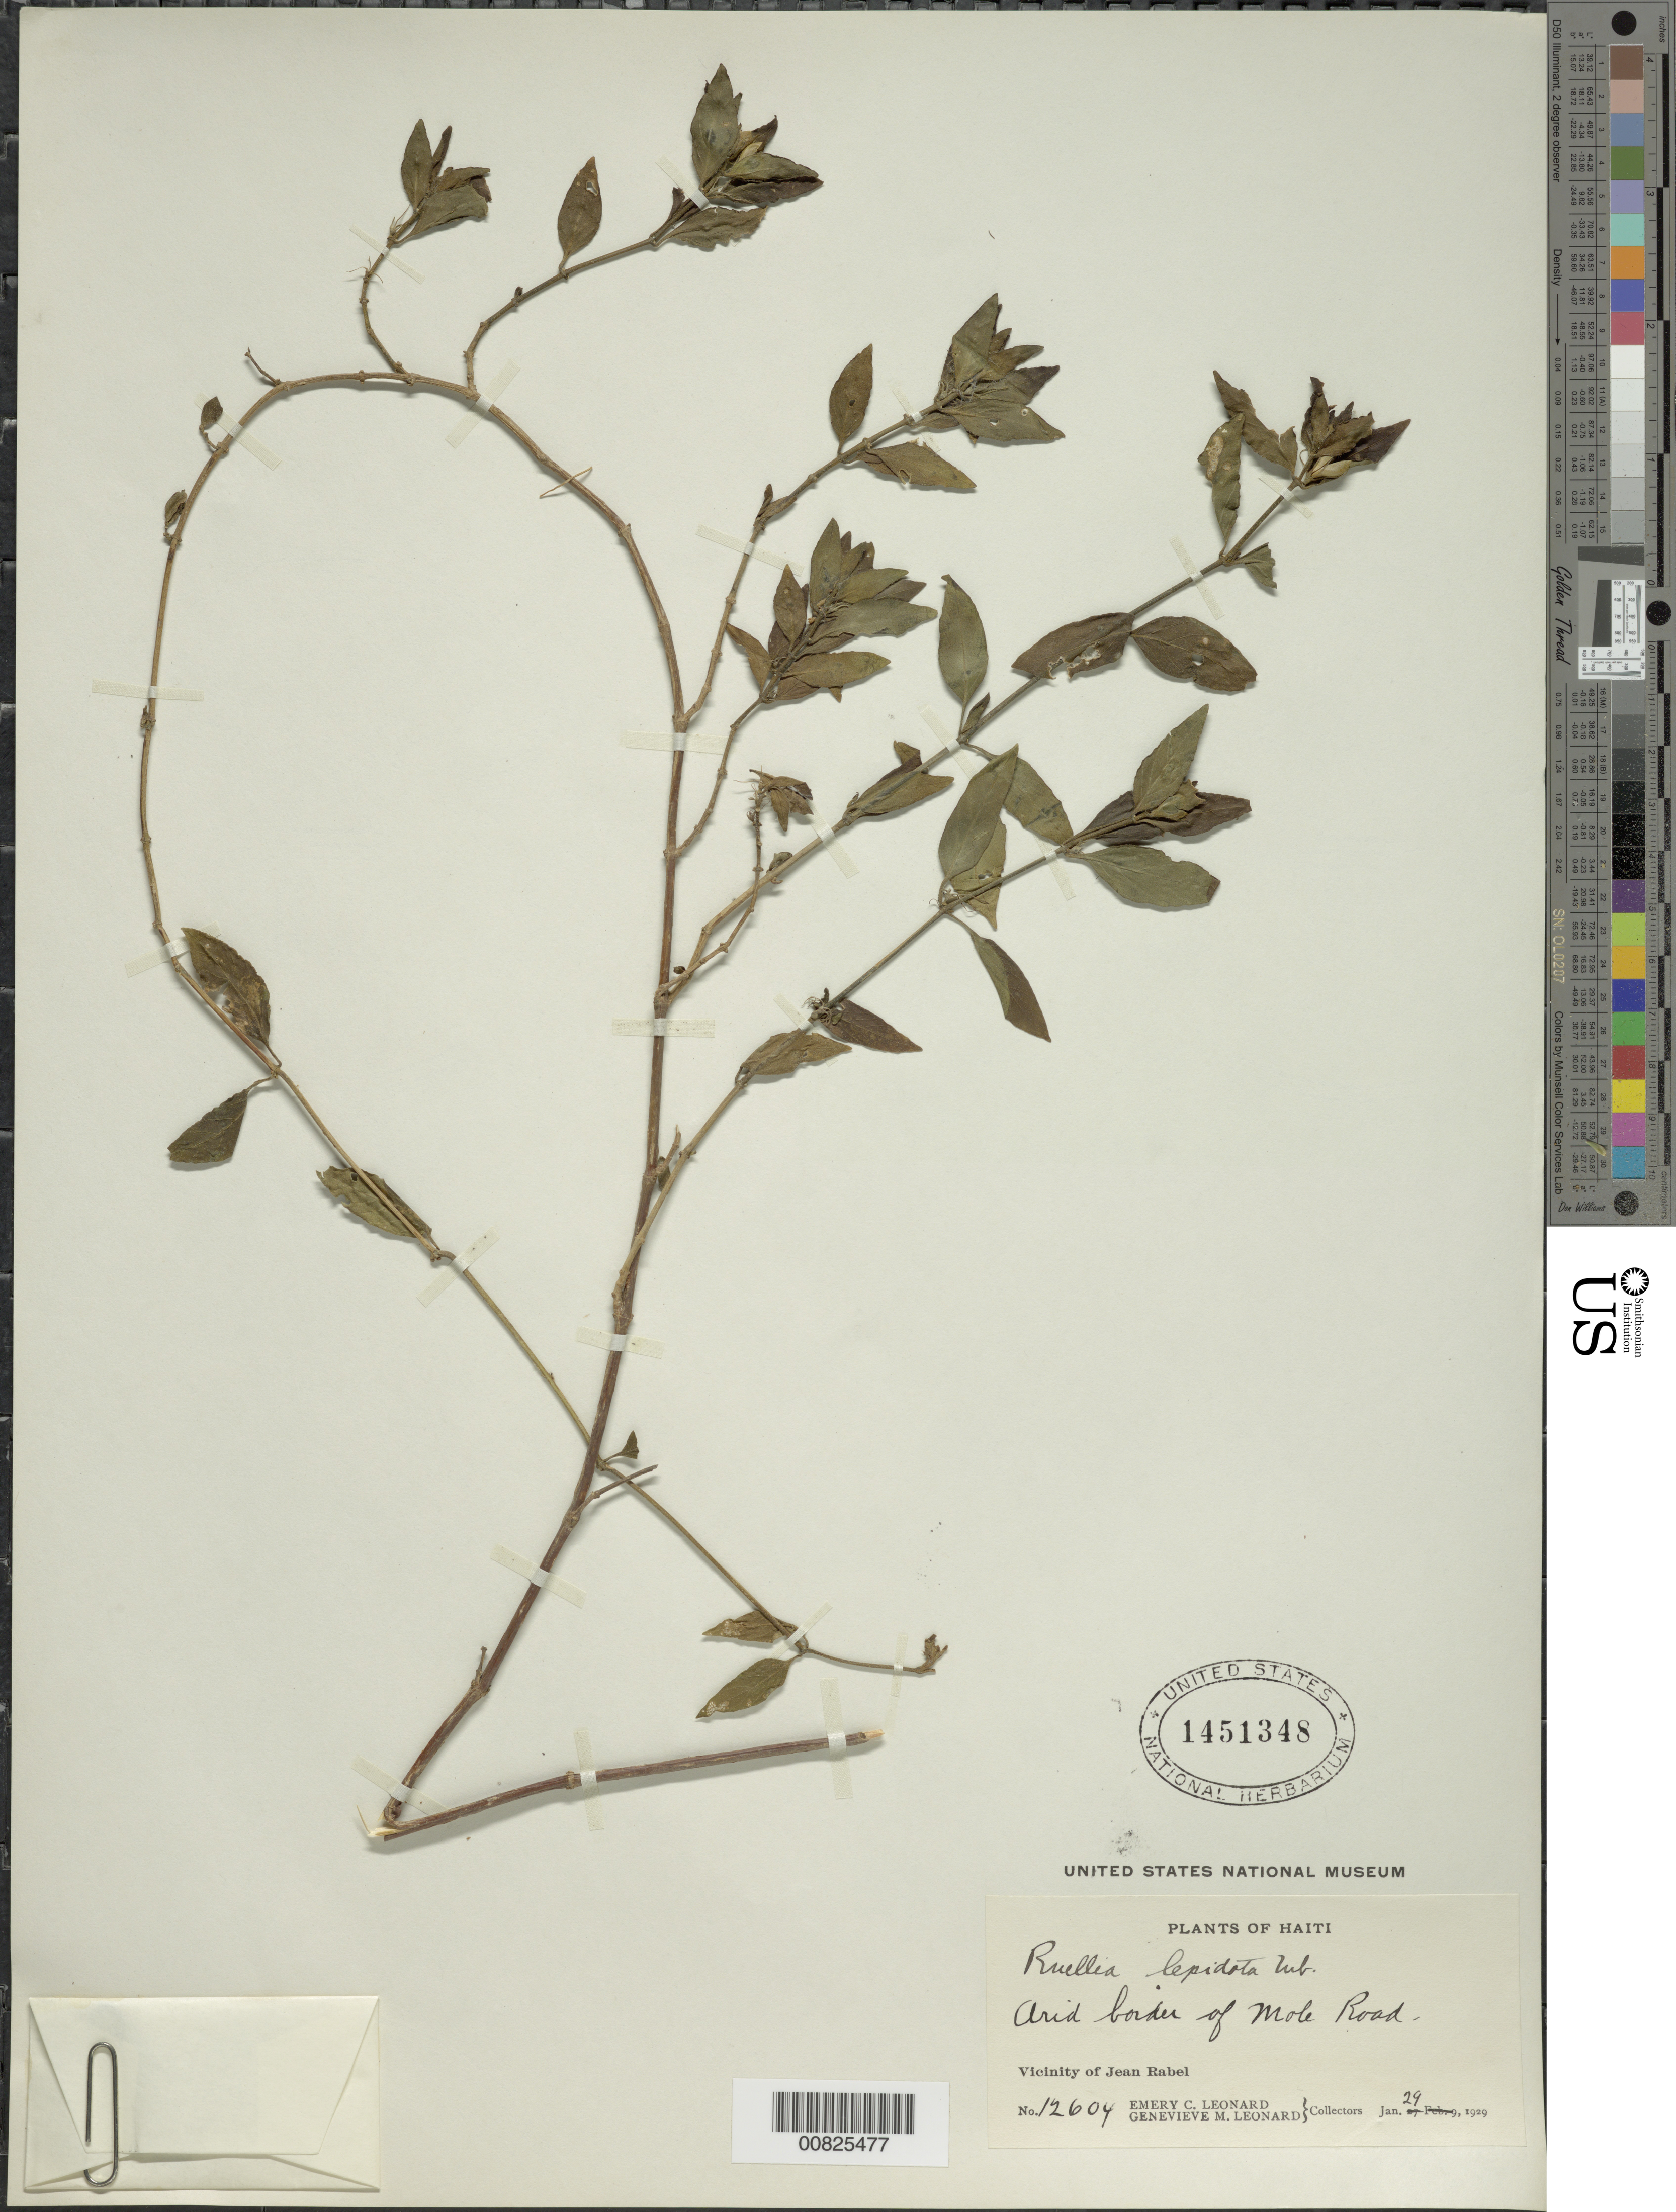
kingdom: Plantae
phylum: Tracheophyta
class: Magnoliopsida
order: Lamiales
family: Acanthaceae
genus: Ruellia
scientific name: Ruellia lepidota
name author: Urb.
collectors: E. C. Leonard & G. M. Leonard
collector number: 12604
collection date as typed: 29 Jan 1929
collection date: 1929-01-29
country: Haiti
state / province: Nord-Ouest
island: Hispaniola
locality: Vicinity of Jean Rabel, Mole Road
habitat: Arid border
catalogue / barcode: US 1451348